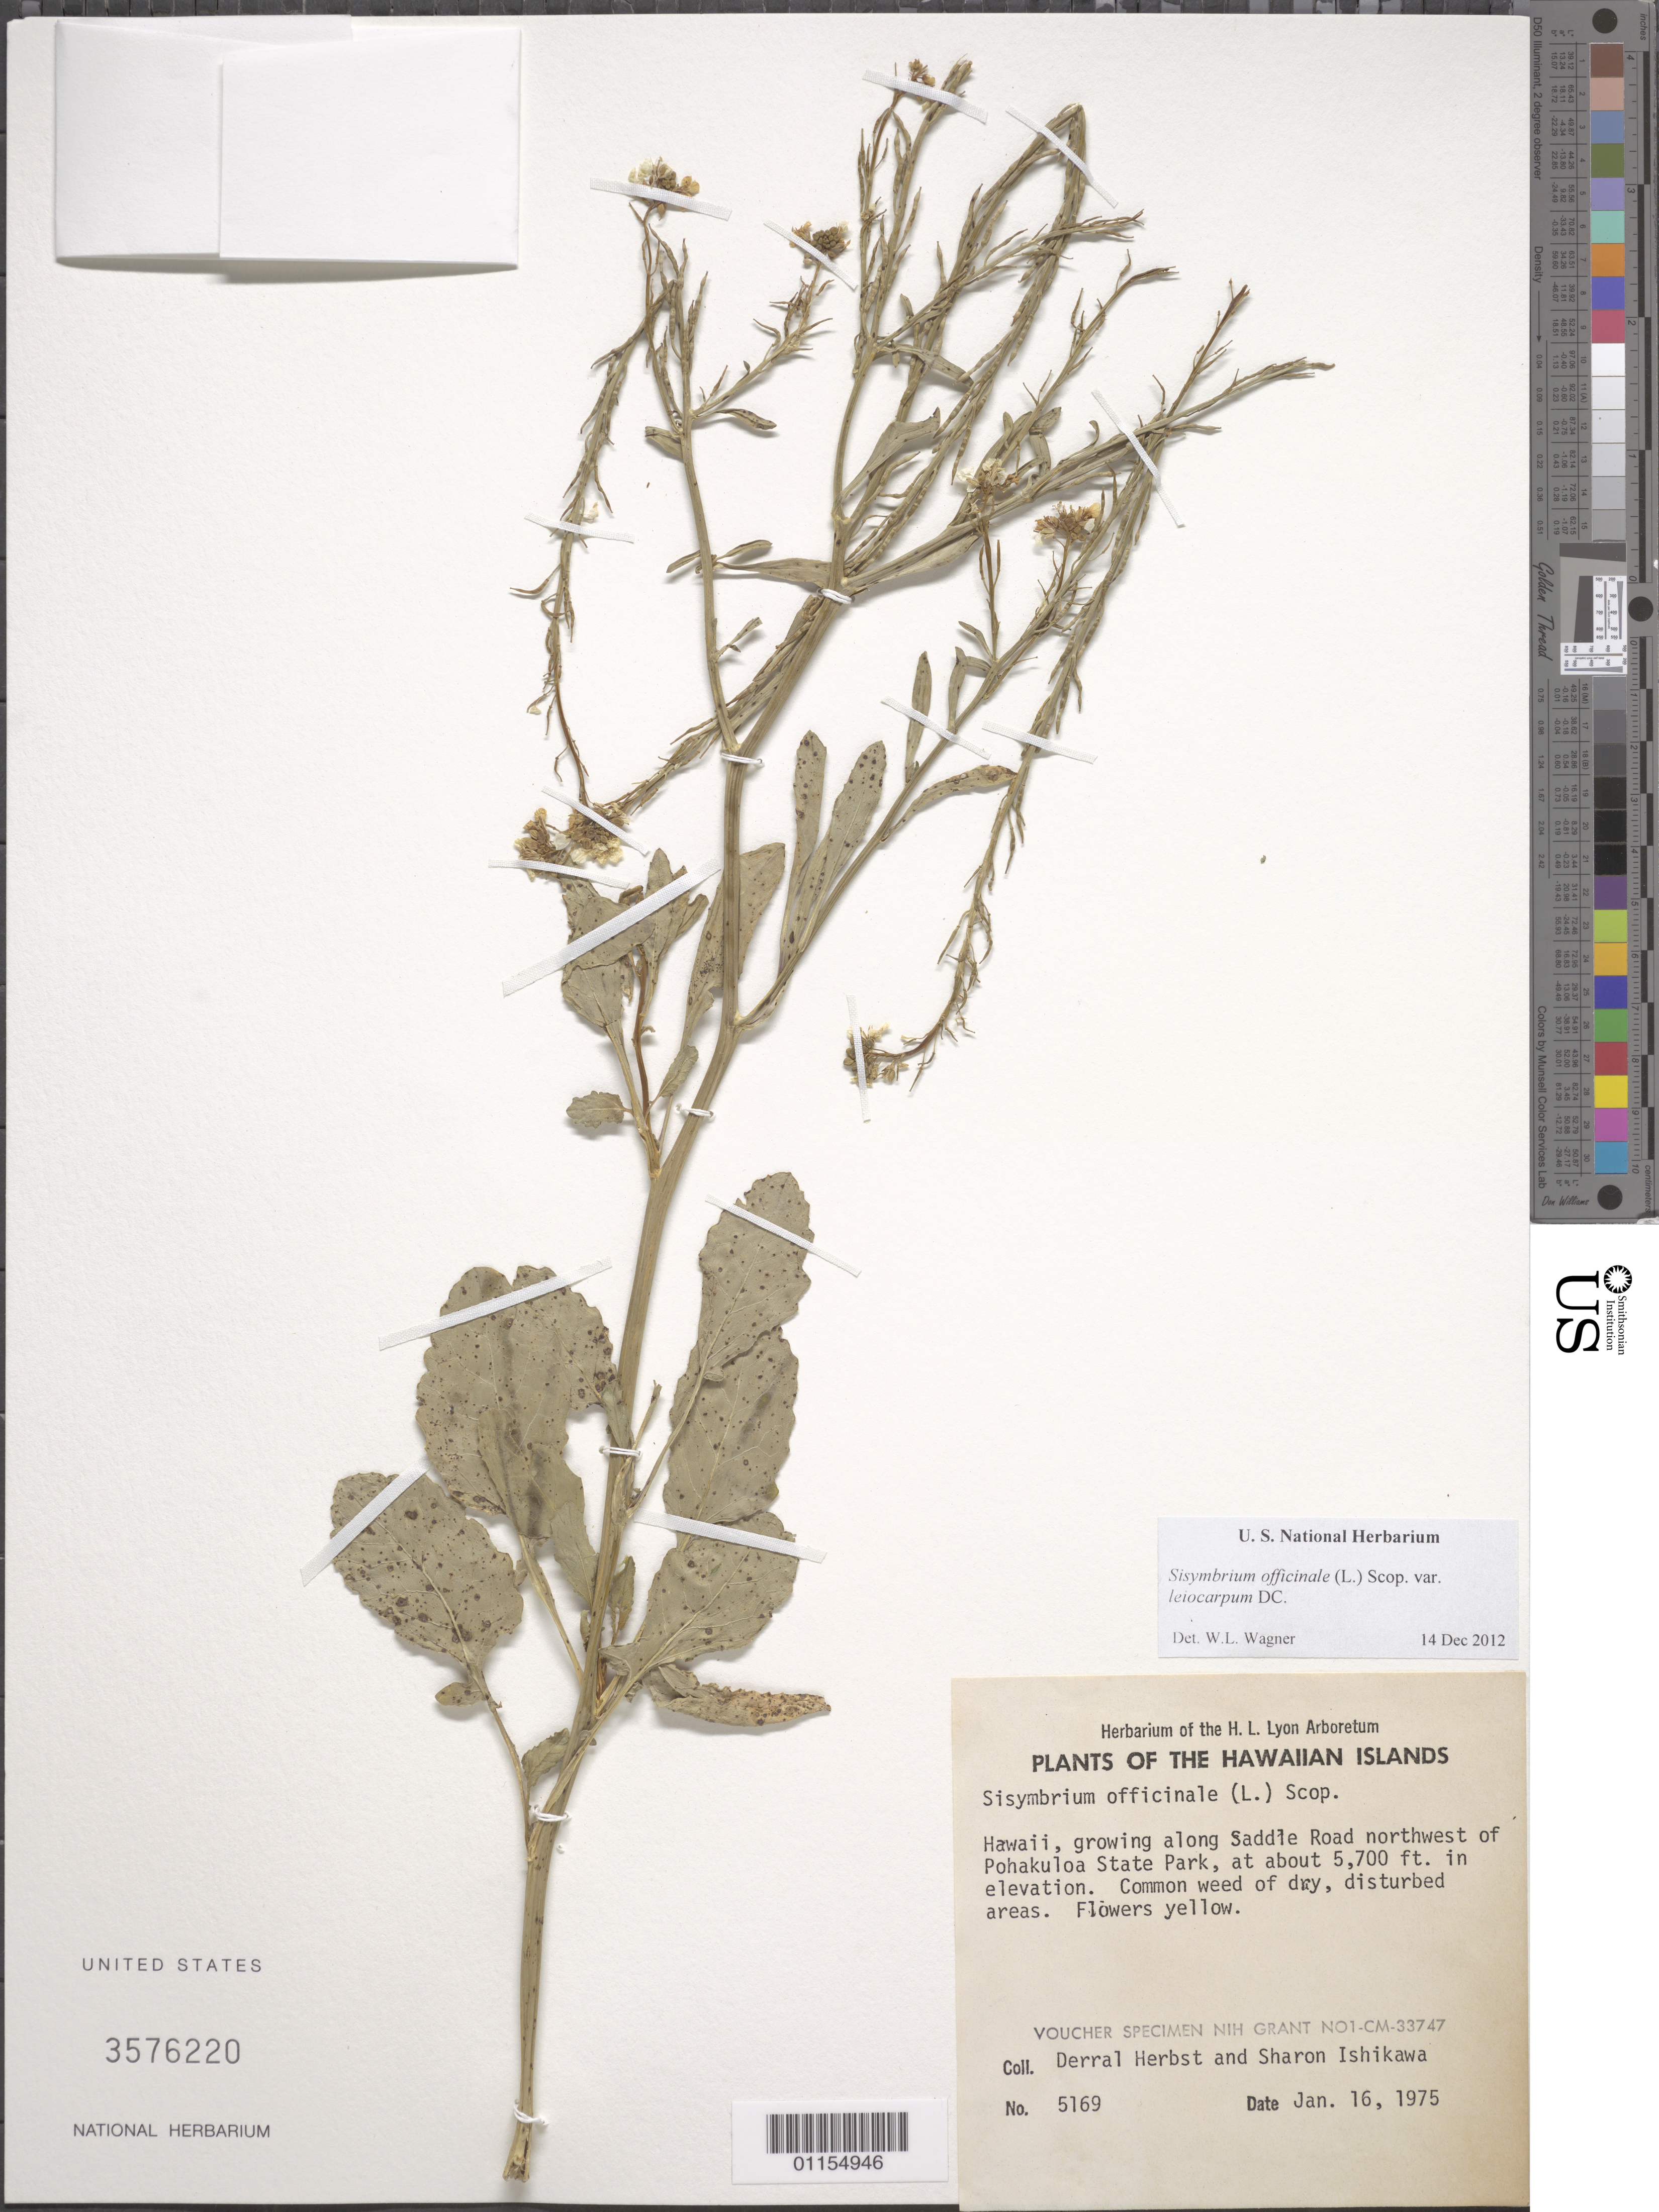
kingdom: Plantae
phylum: Tracheophyta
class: Magnoliopsida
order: Brassicales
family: Brassicaceae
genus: Sisymbrium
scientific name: Sisymbrium officinale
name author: (L.) Scop.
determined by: Wagner, W. L., (BOT), Smithsonian Institution - National Museum of Natural History (UNITED STATES)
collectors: D. R. Herbst & S. Ishikawa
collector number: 5169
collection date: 1975-01-16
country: United States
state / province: Hawaii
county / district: Hawaii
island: Hawaii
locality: growing along Saddle Road northwest of Pohakuloa State Park.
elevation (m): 1737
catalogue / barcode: US 3576220